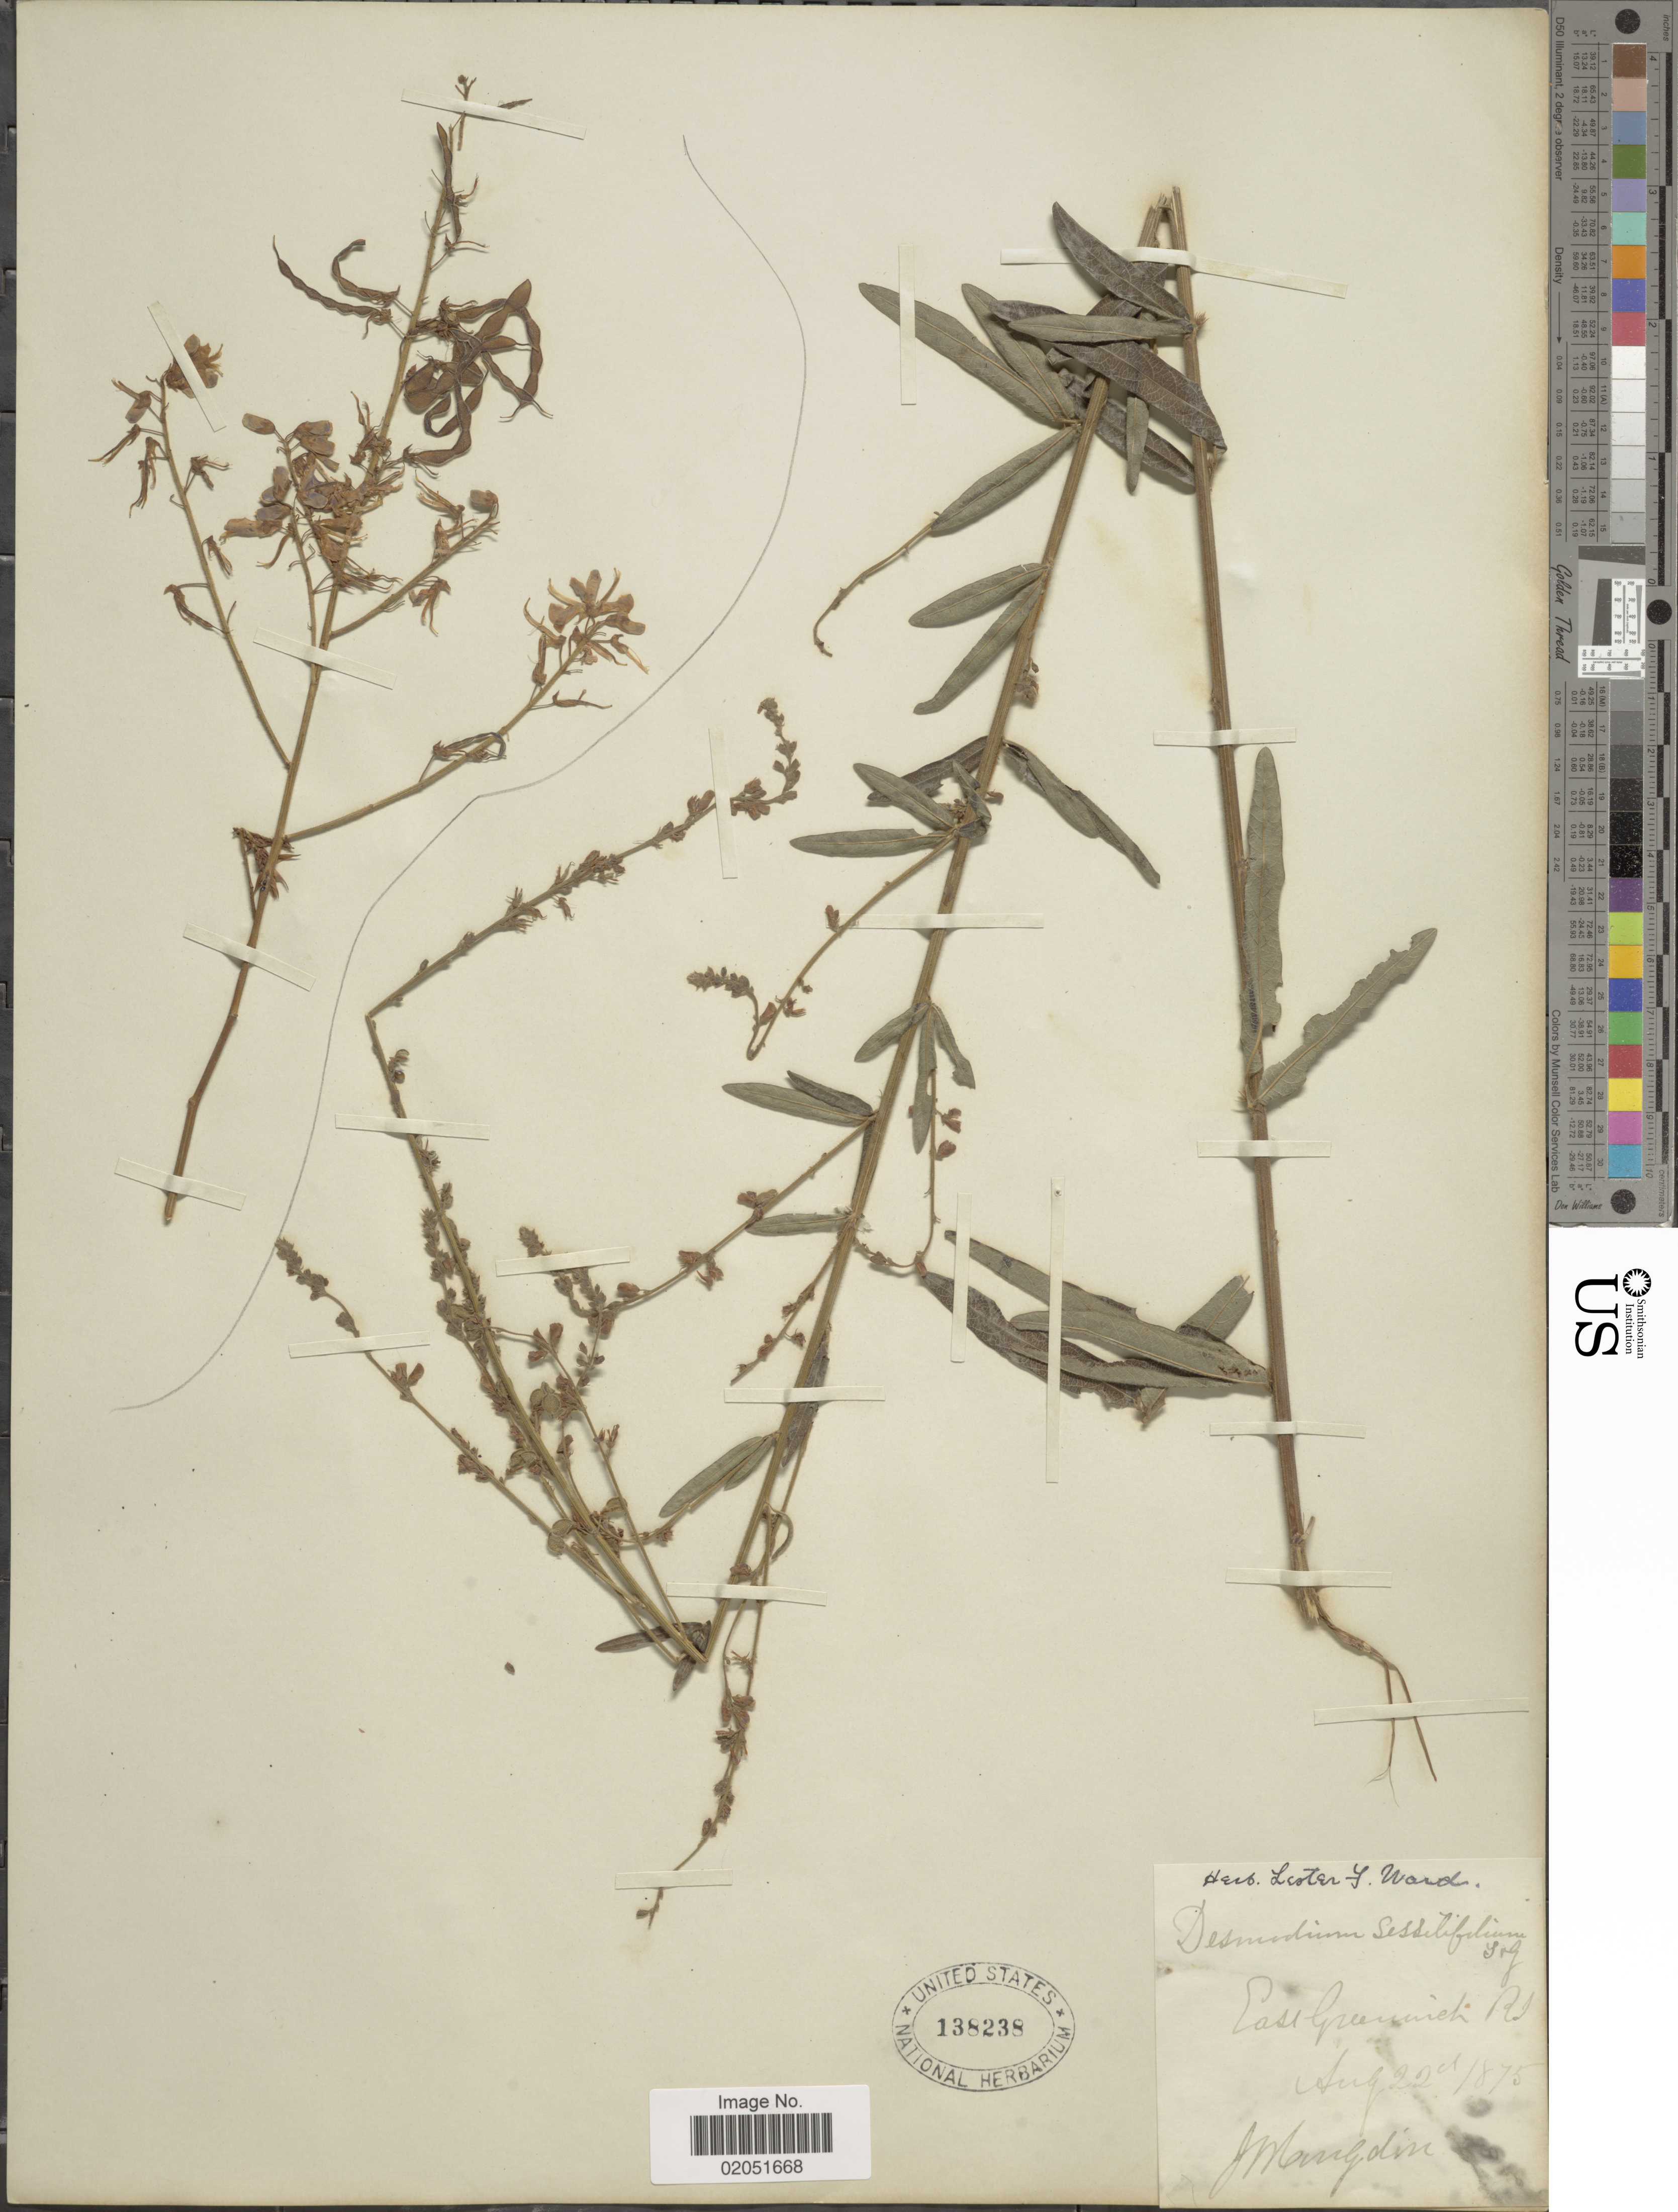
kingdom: Plantae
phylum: Tracheophyta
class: Magnoliopsida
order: Fabales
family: Fabaceae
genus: Desmodium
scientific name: Desmodium sessilifolium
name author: Torr. & A. Gray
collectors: J. W. Congdon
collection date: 1875-08-22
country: United States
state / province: Rhode Island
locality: East Greenwich, R. I.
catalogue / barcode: US 138238